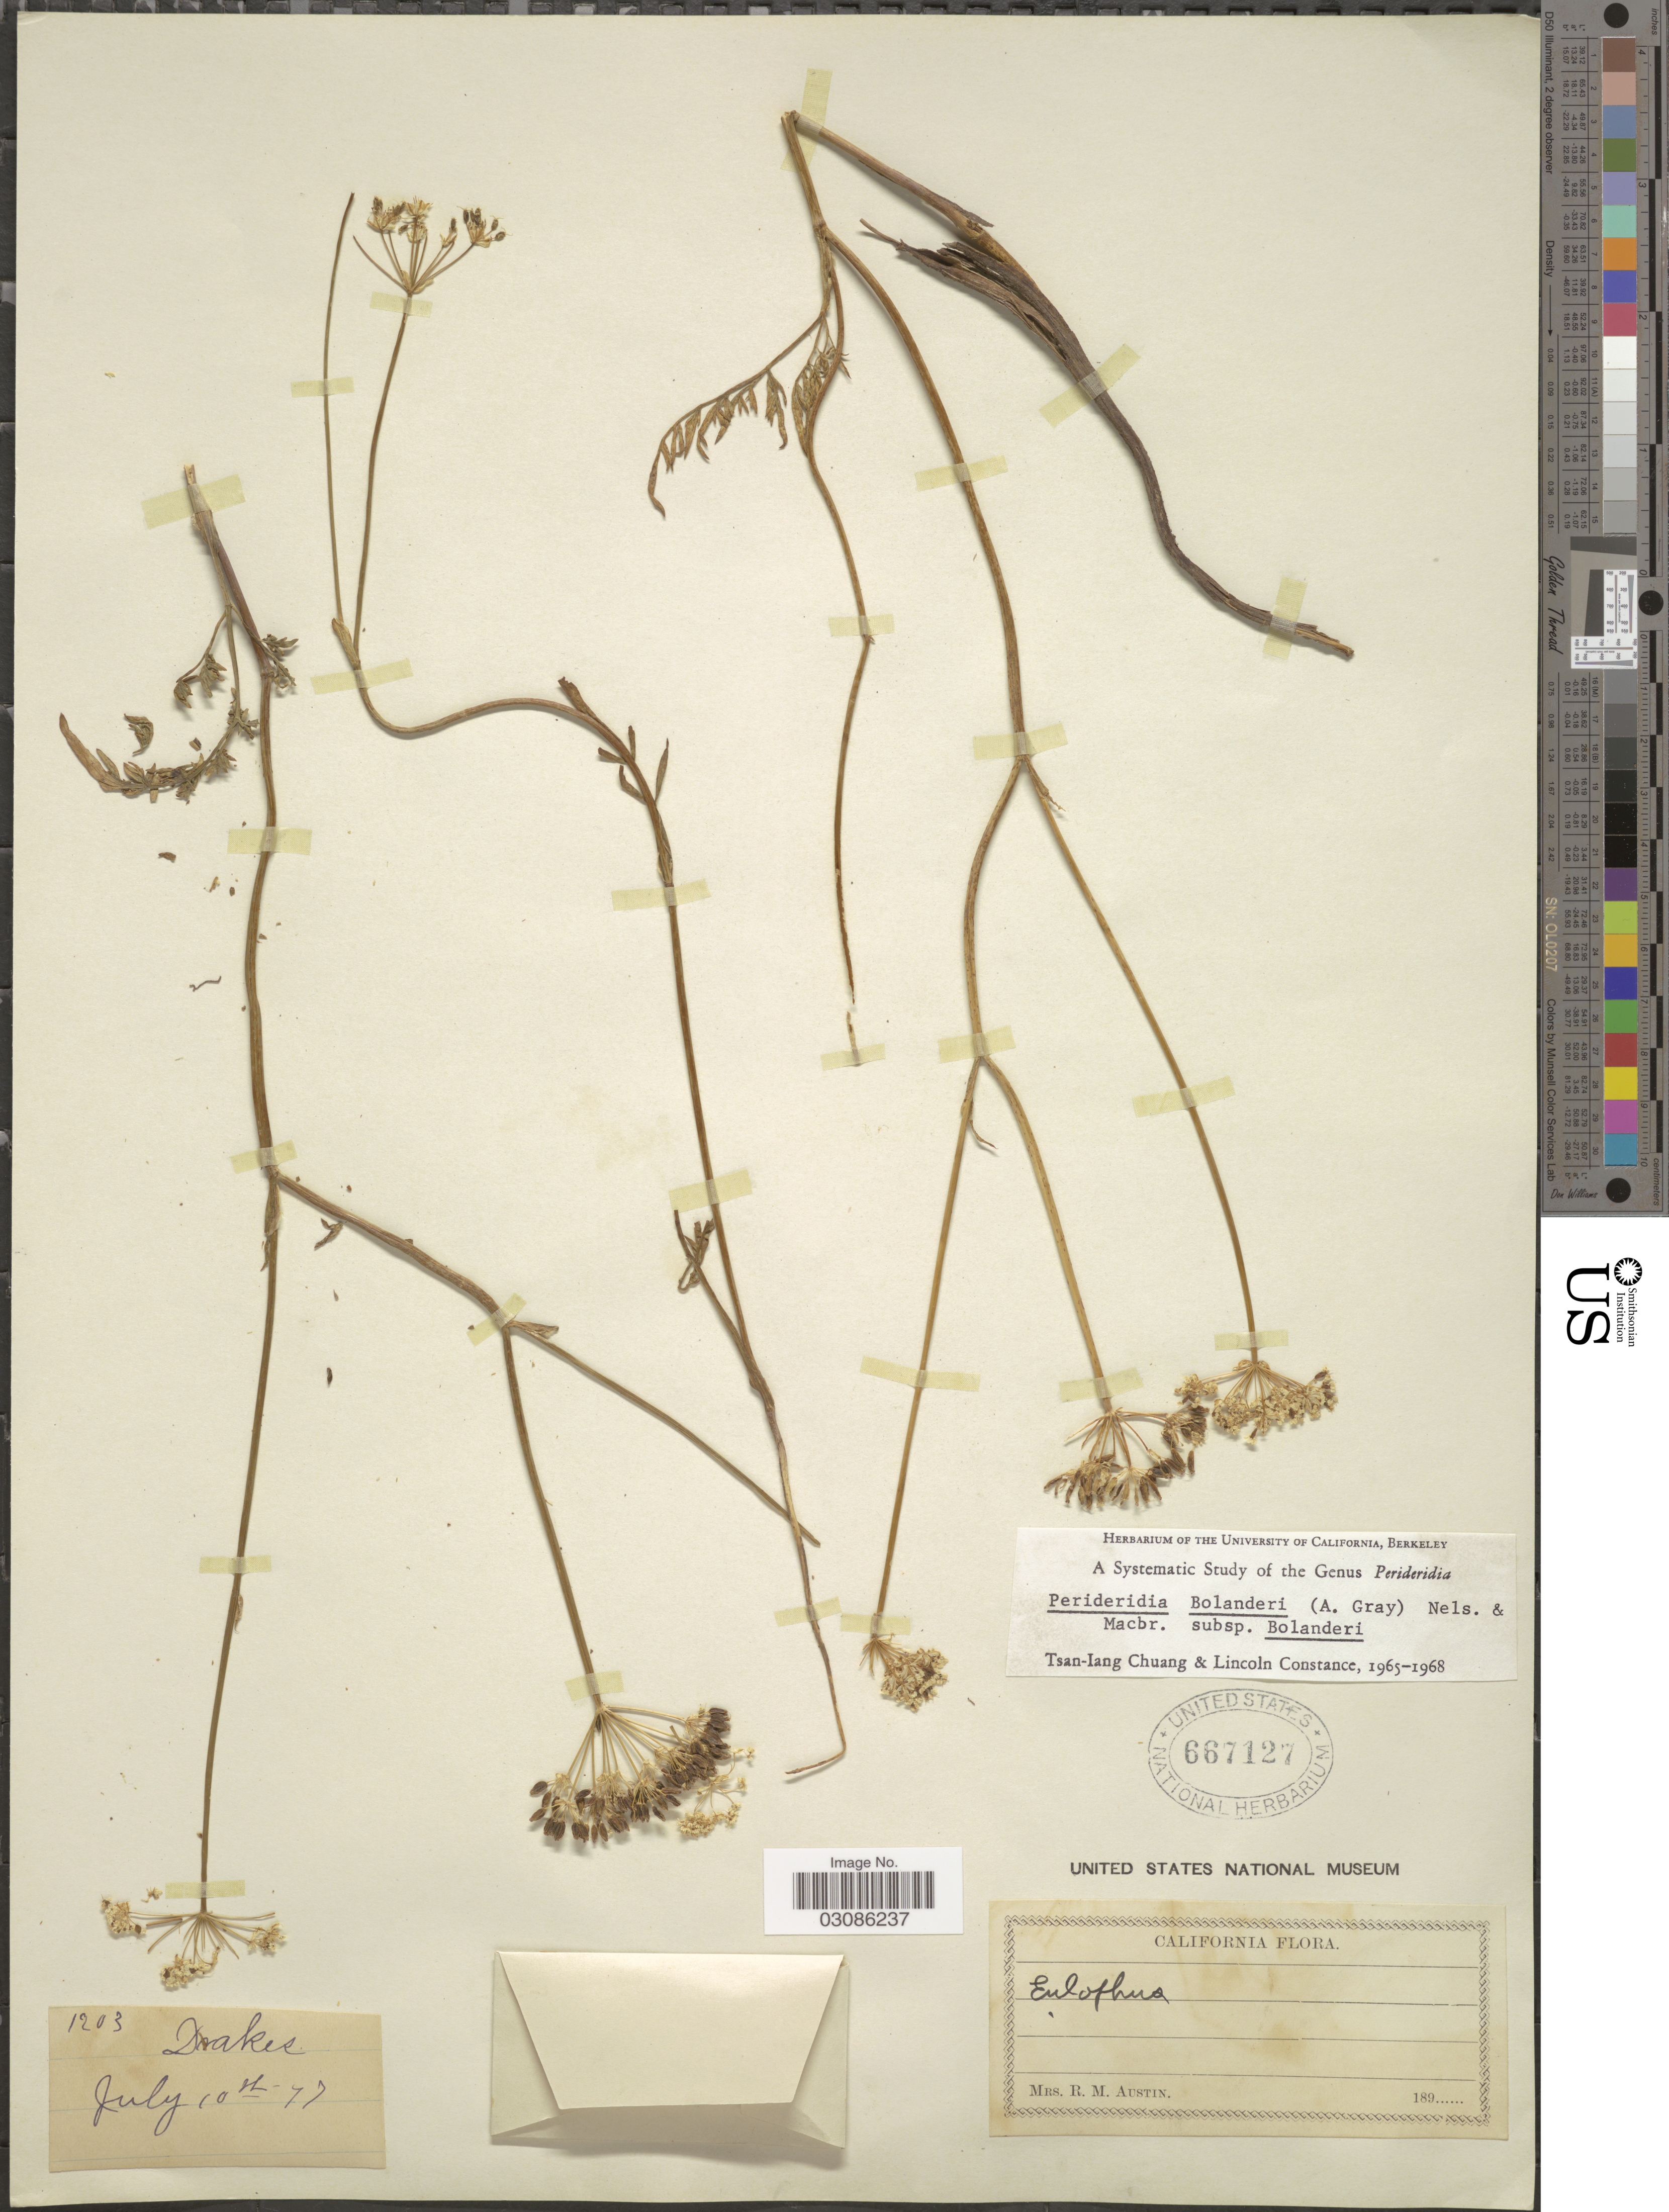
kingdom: Plantae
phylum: Tracheophyta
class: Magnoliopsida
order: Apiales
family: Apiaceae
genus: Perideridia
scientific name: Perideridia bolanderi subsp. bolanderi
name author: (A. Gray) A. Nelson & J.F. Macbr.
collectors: R. Austin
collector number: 1203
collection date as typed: Transcribed d/m/y: 10/7/77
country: United States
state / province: California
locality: Drakes.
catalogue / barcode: US 667127